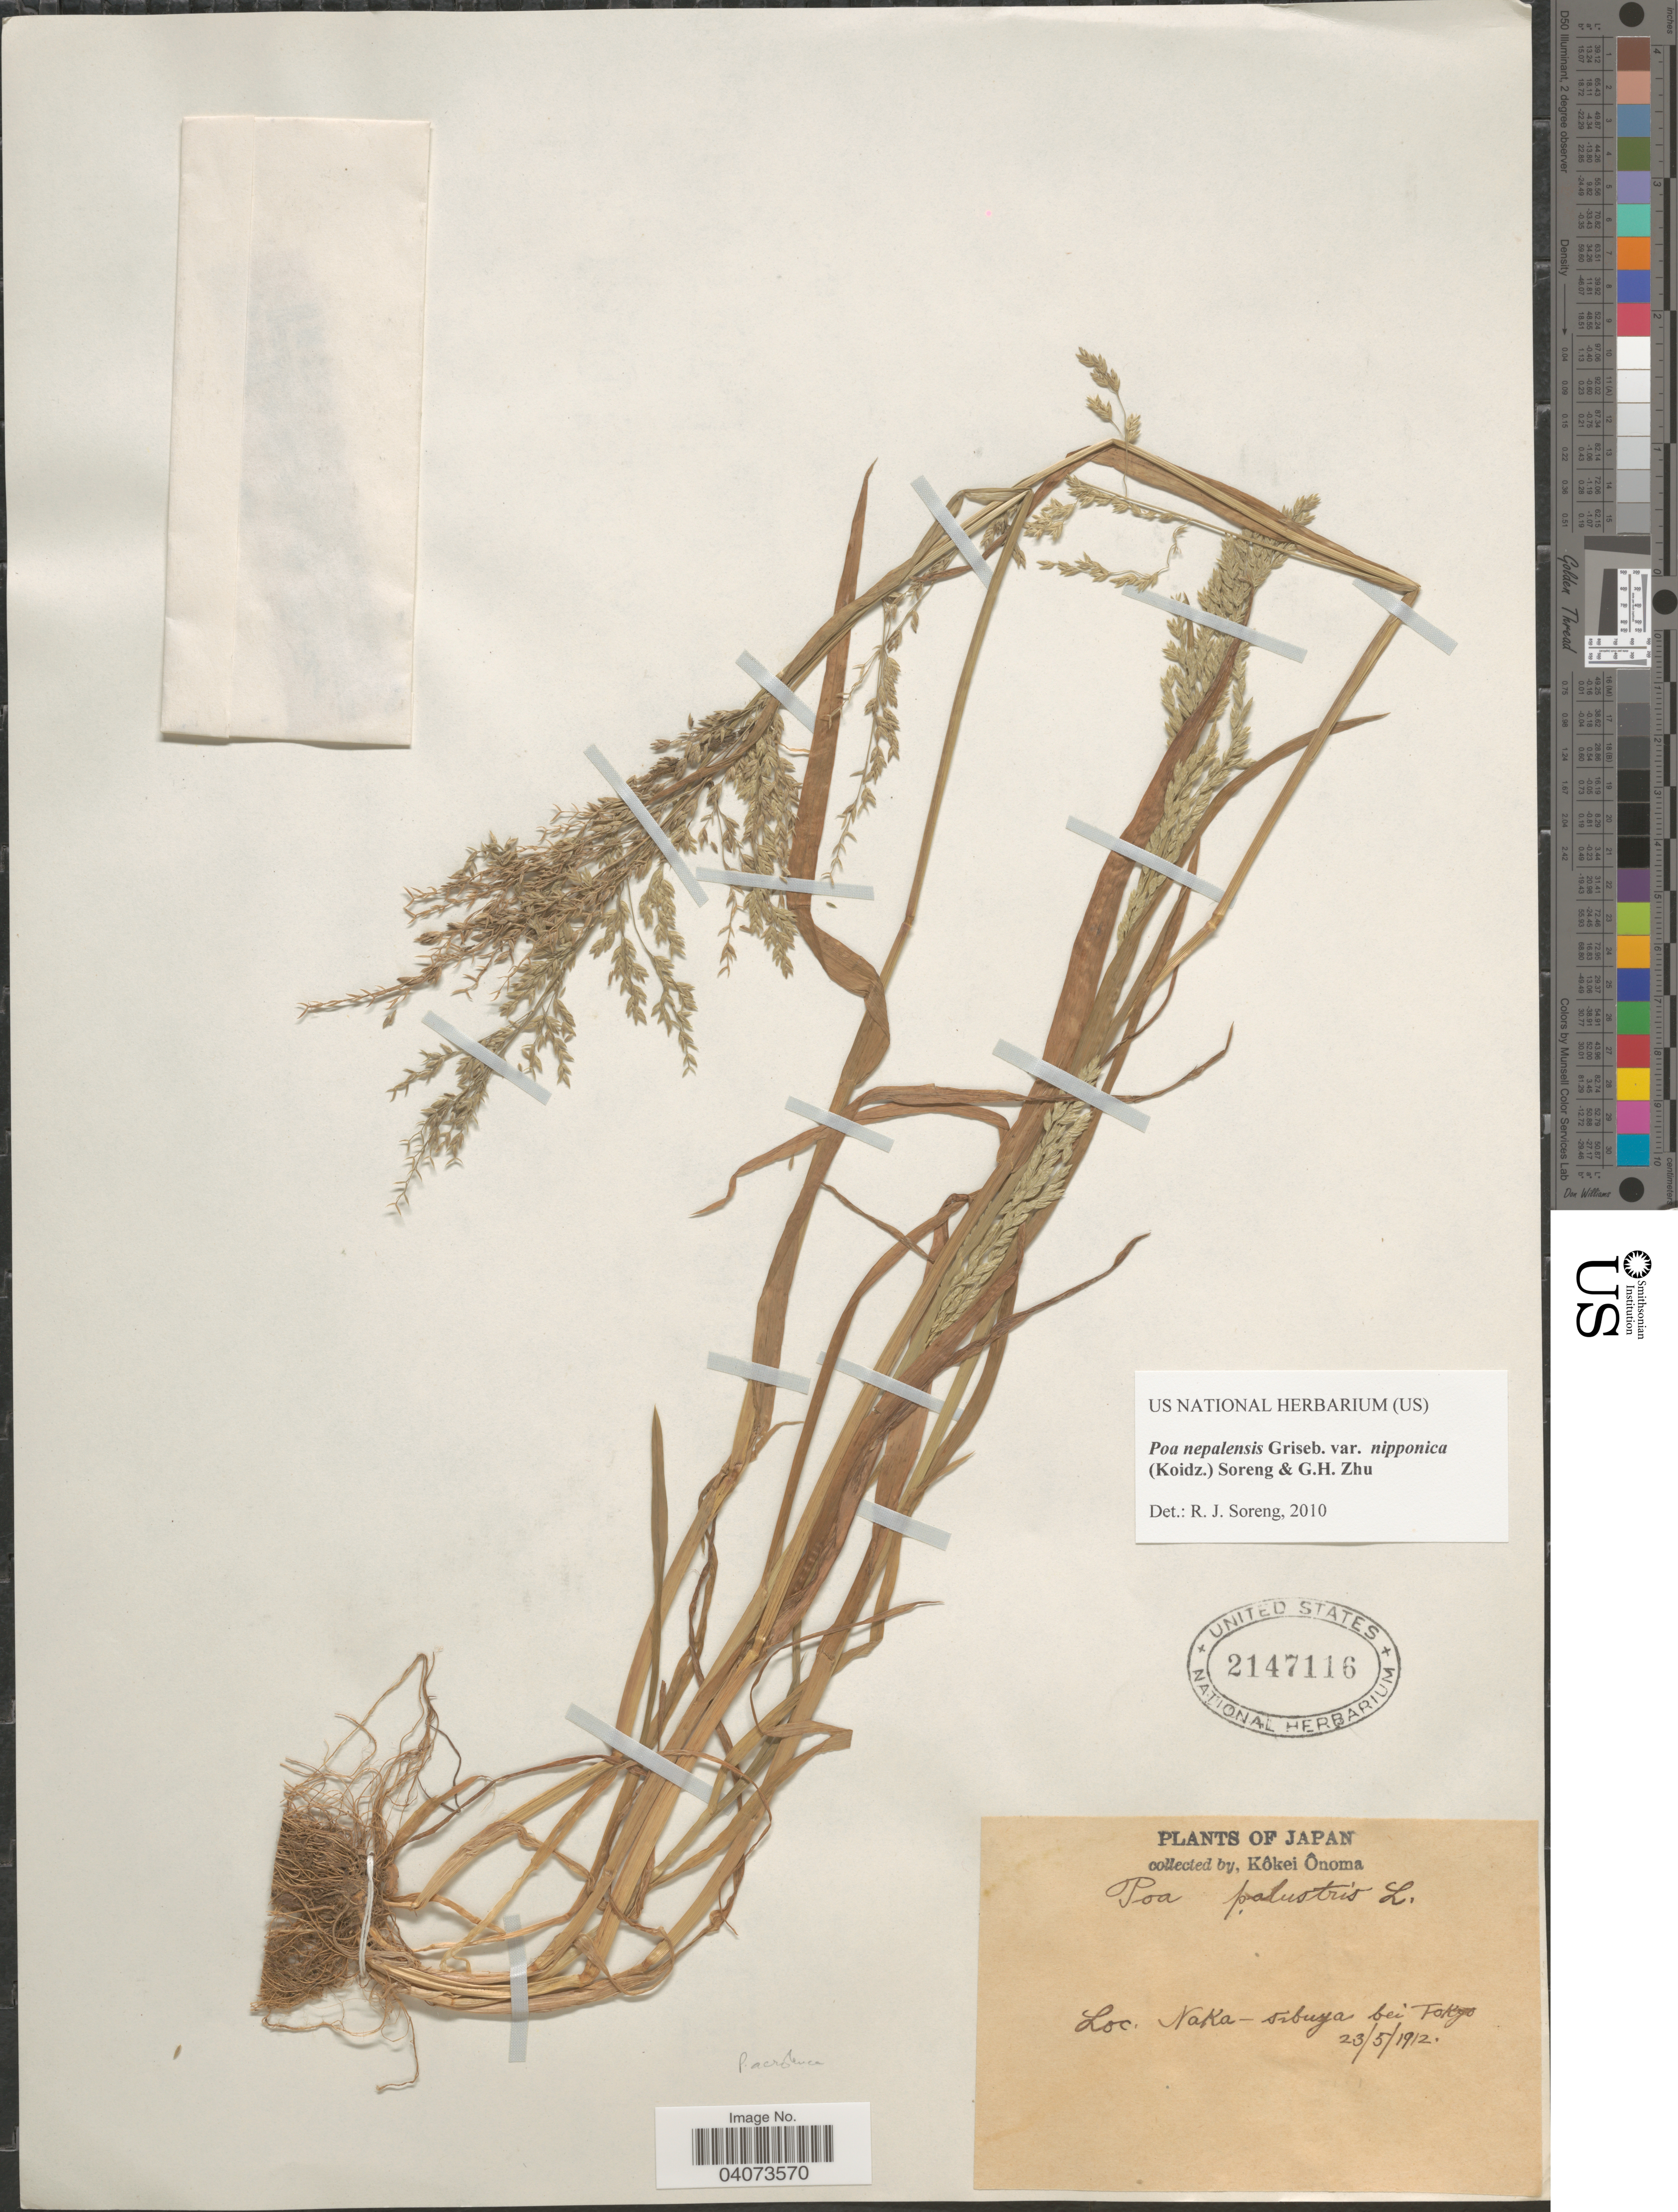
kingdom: Plantae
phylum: Tracheophyta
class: Liliopsida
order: Poales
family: Poaceae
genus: Poa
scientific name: Poa nepalensis var. nipponica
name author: (Koidz.) Soreng & G.H. Zhu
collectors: K. Onoma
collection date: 1912-05-23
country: Japan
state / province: Tokyo, Federal City of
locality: Naka-Sibuya bei Tokyo.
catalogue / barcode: US 2147116